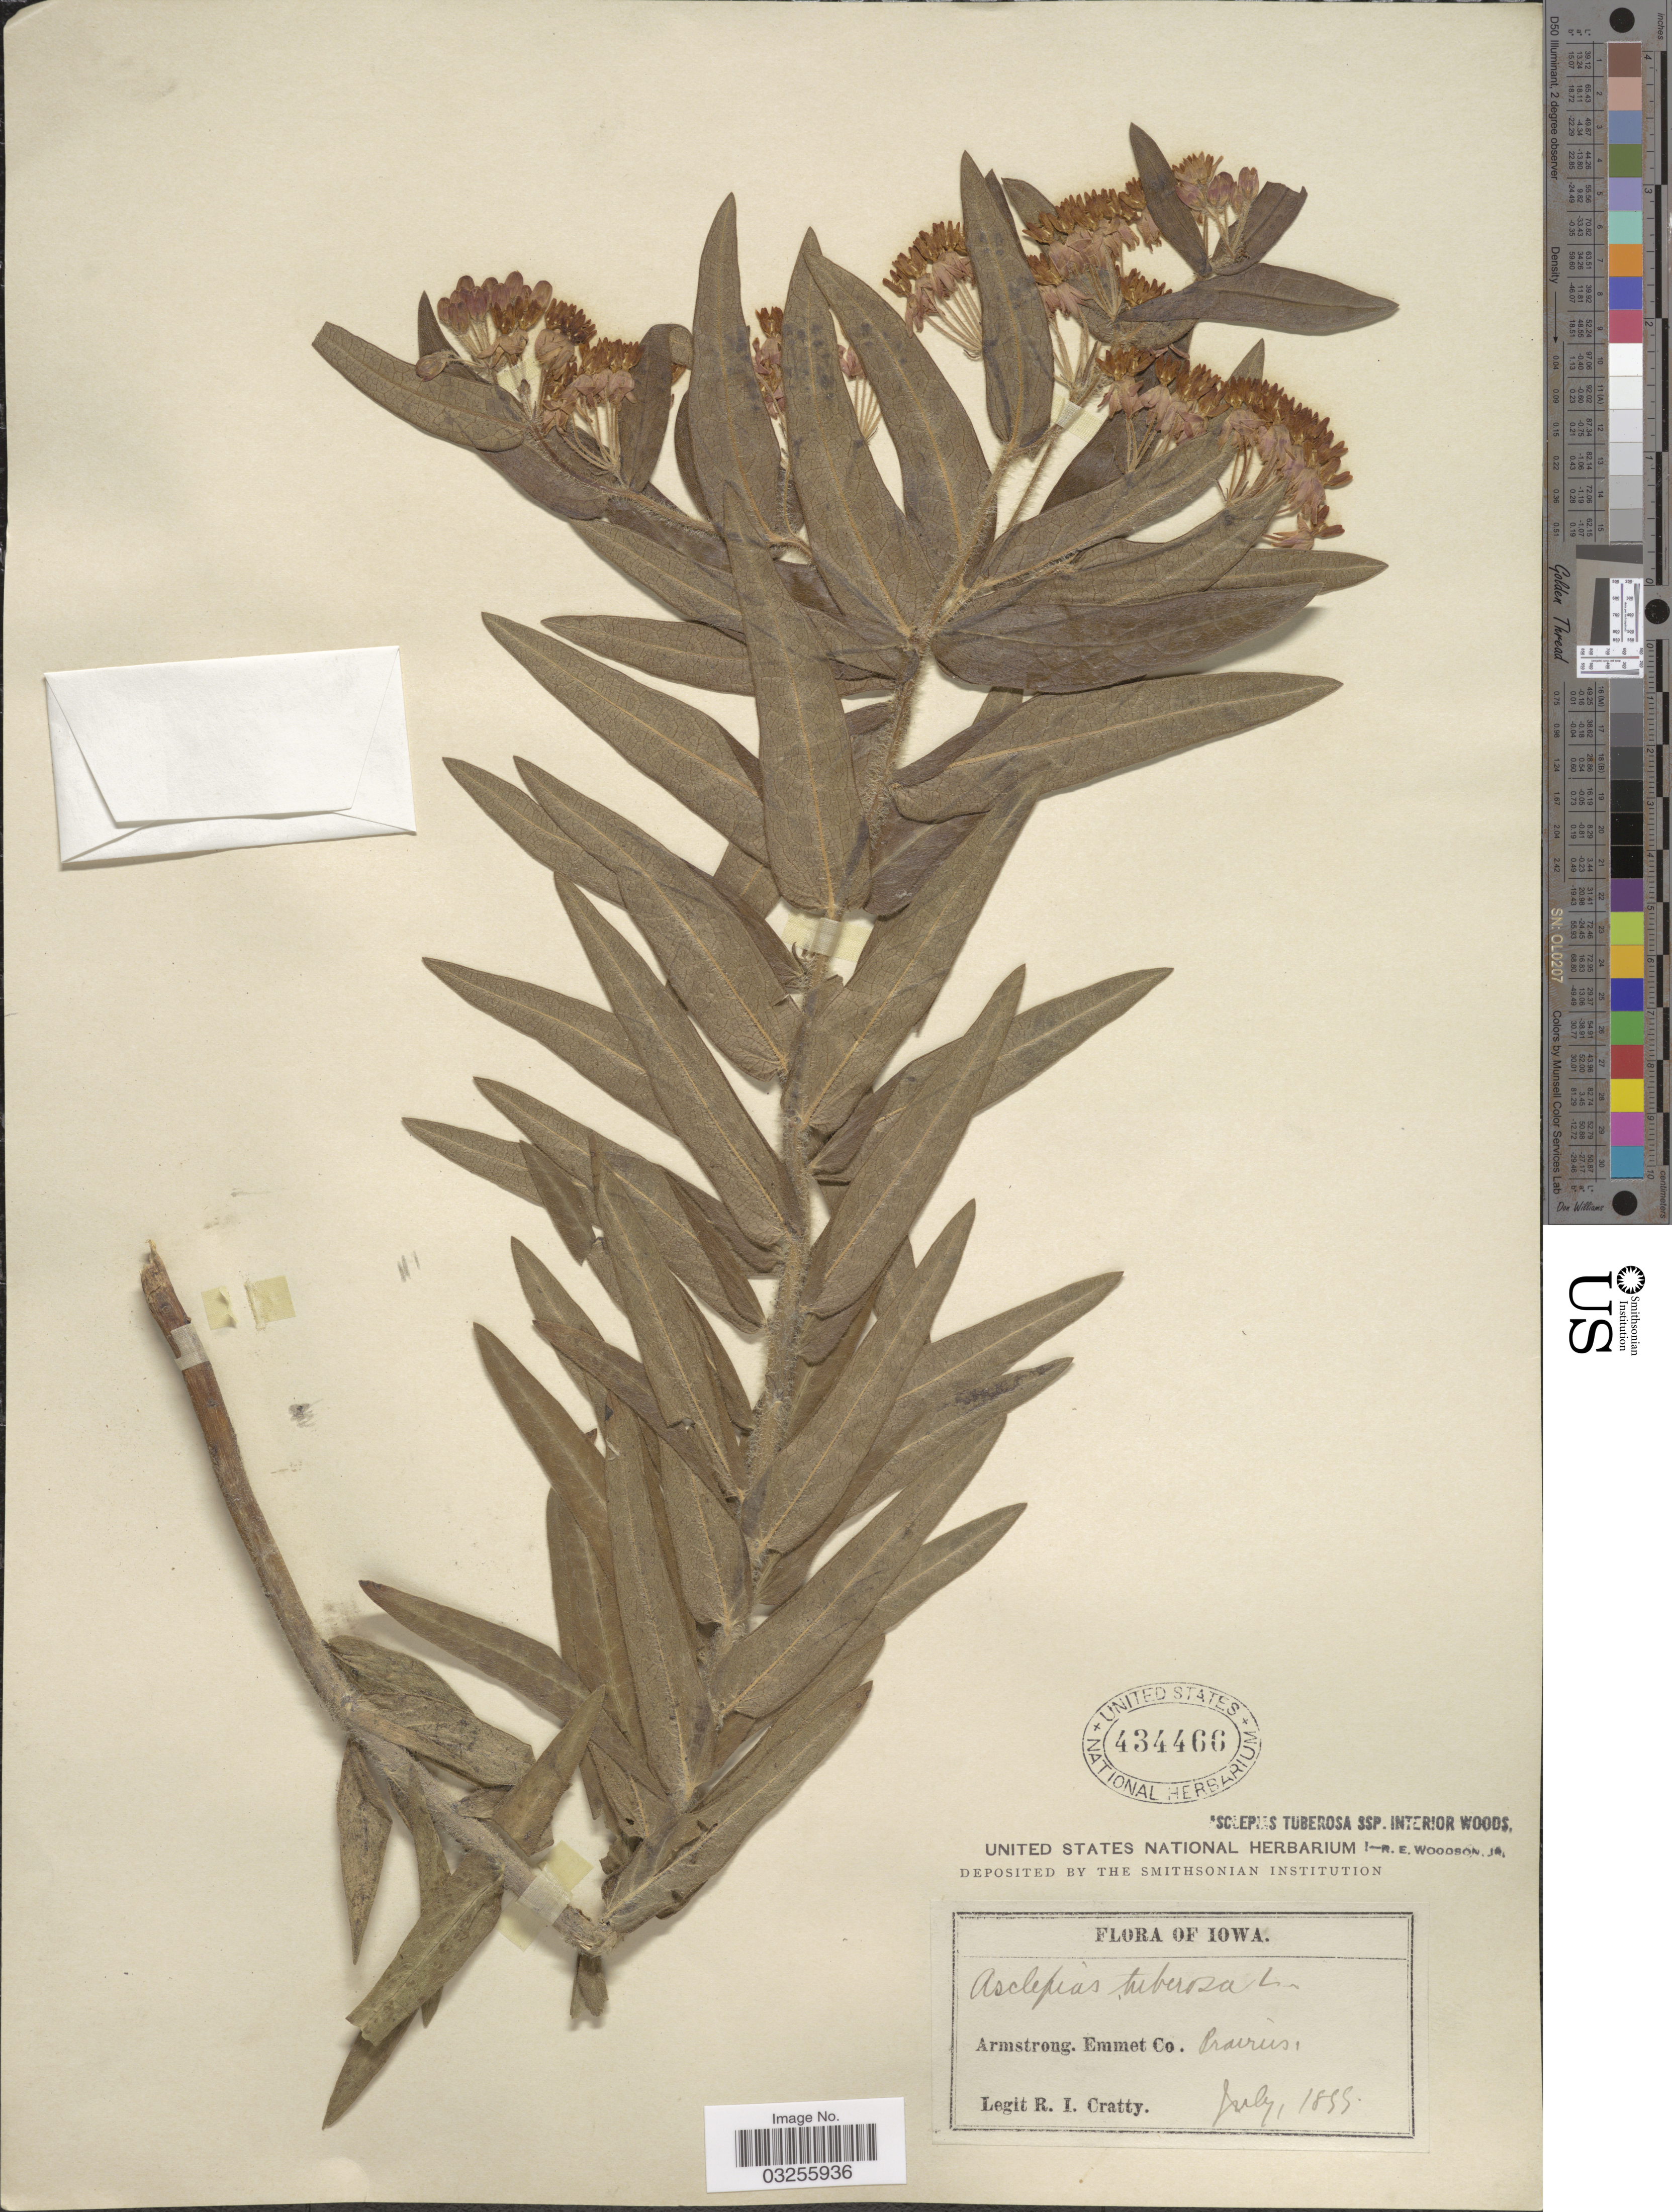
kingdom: Plantae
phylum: Tracheophyta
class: Magnoliopsida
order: Gentianales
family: Apocynaceae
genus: Asclepias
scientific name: Asclepias tuberosa subsp. interior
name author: Woodson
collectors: R. Cratty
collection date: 1899-07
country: United States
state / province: Iowa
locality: Armstrong. Emmet Co.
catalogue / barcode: US 434466